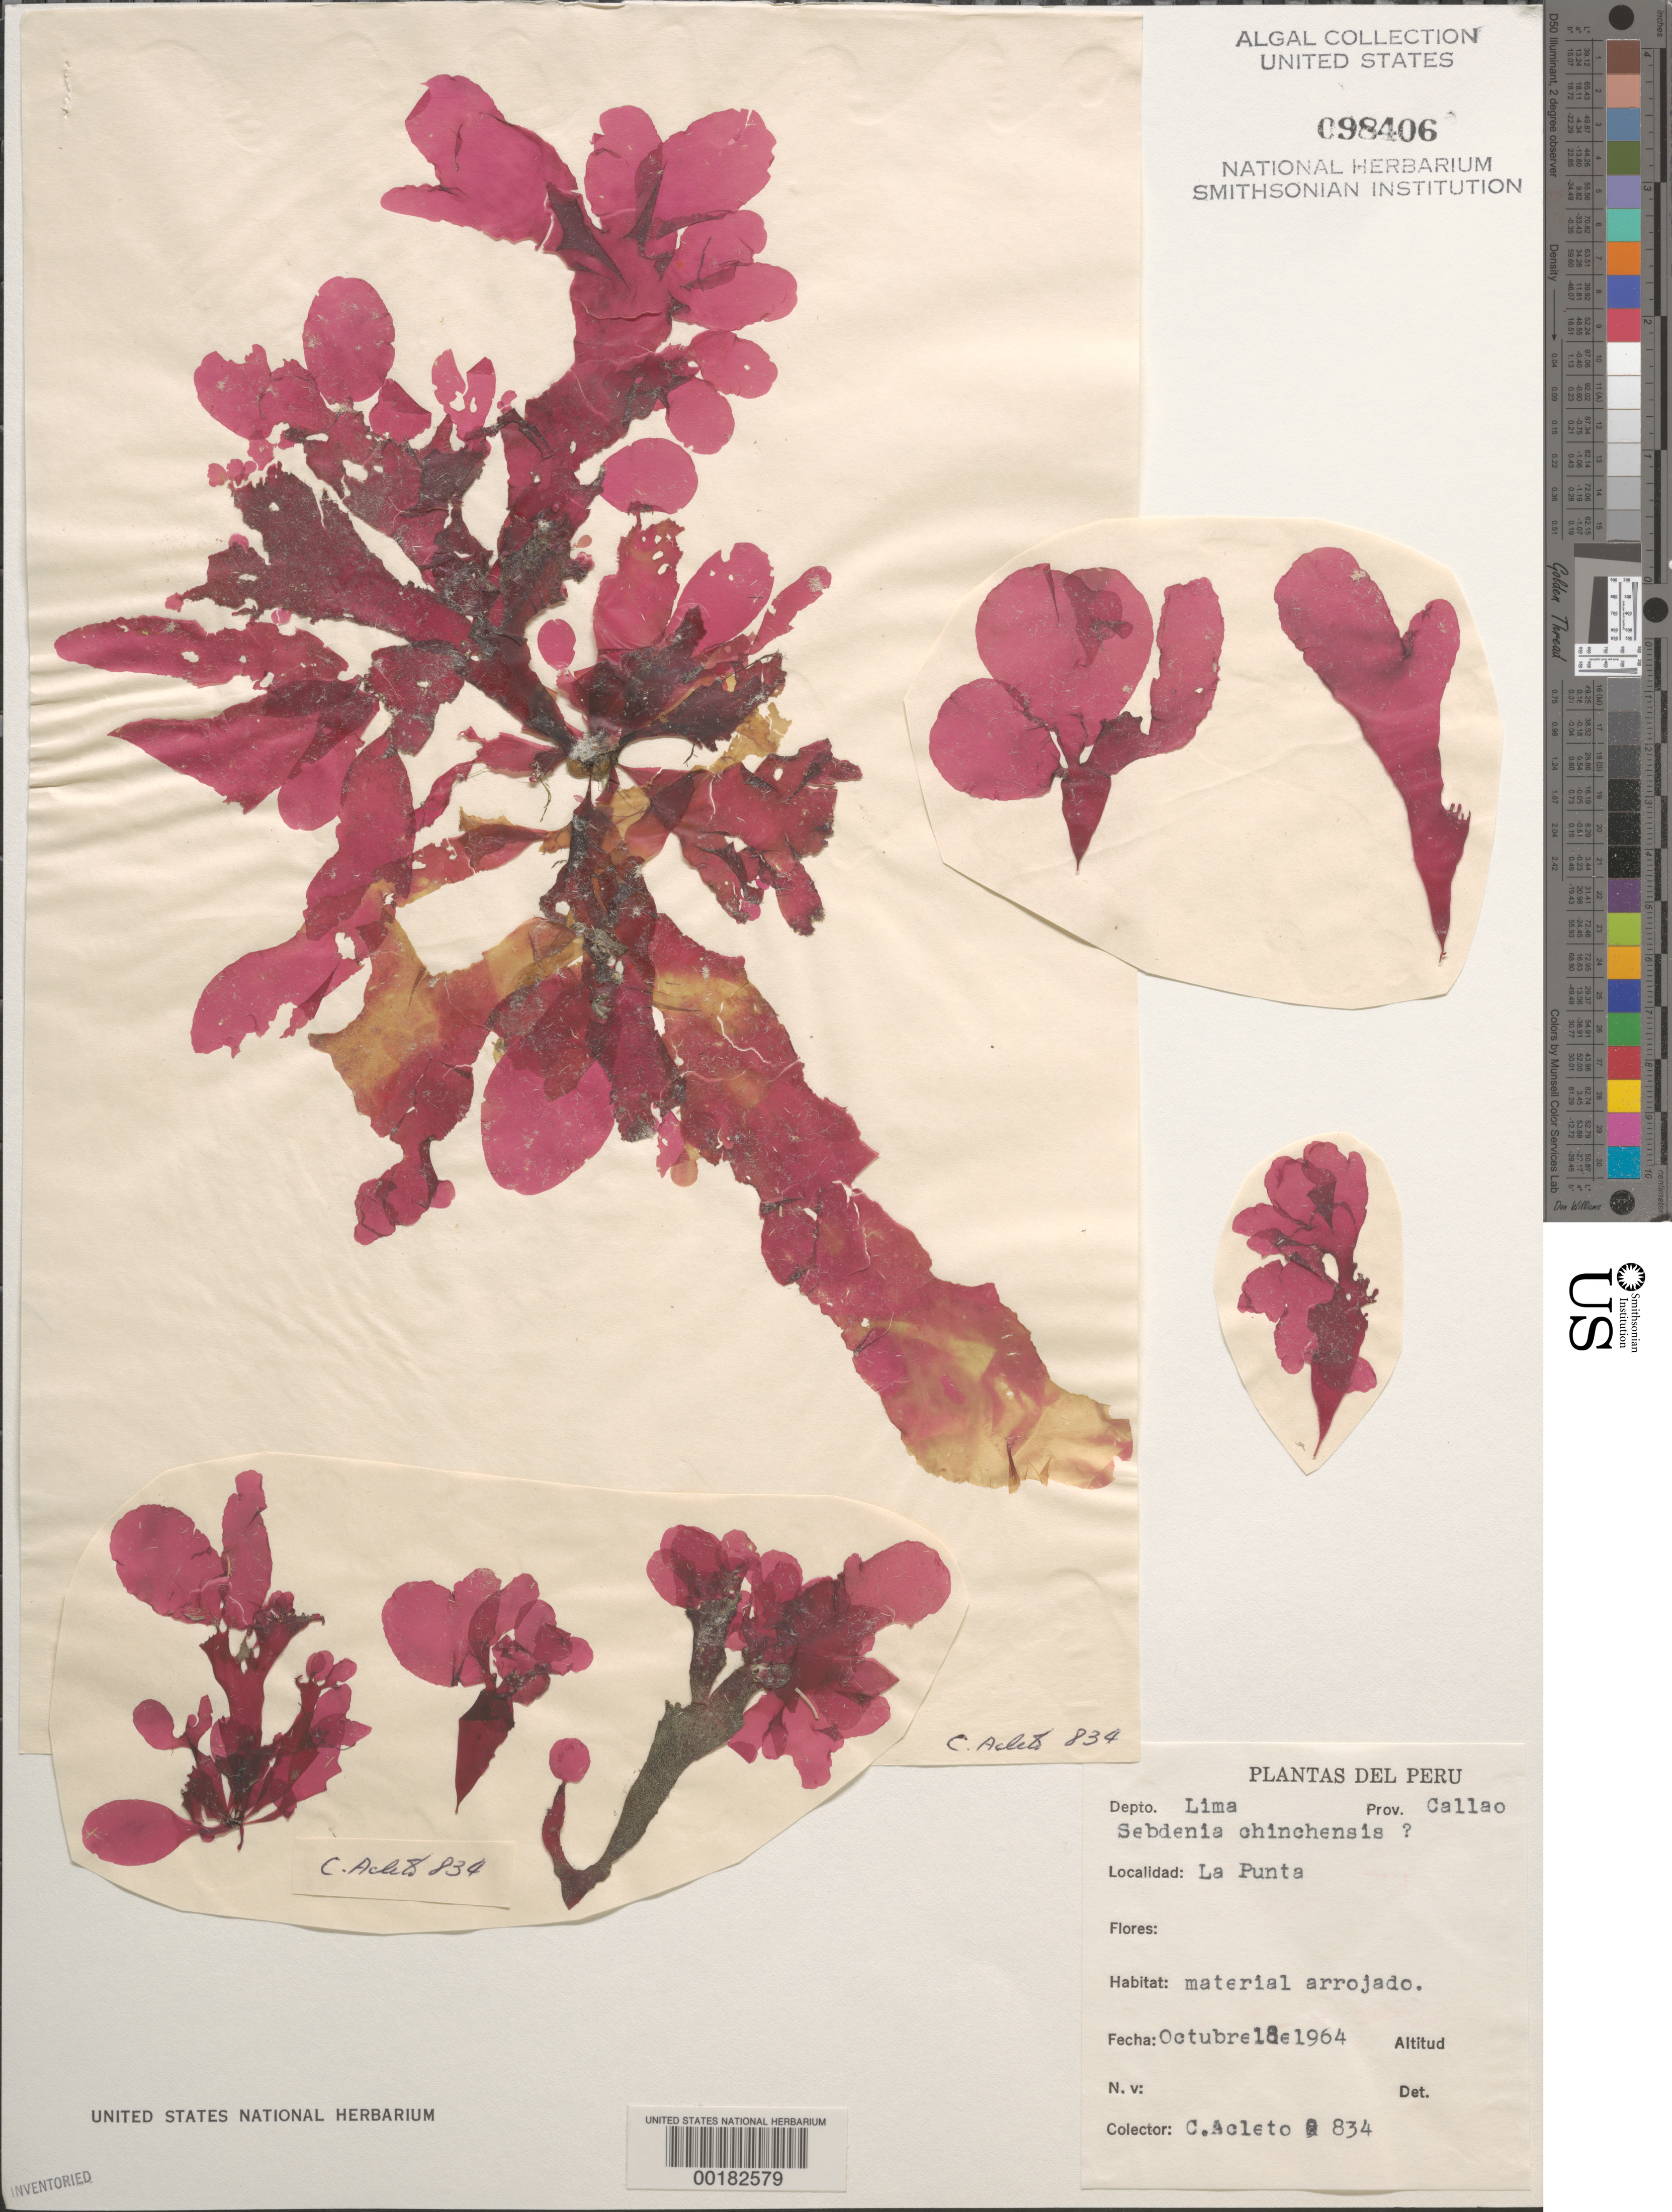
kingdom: Plantae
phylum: Rhodophyta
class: Florideophyceae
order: Halymeniales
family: Halymeniaceae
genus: Cryptonemia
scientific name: Cryptonemia chinchensis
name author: (W.R. Taylor) Acleto & Zúñiga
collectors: C. Acleto O.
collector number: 834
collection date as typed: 18 Oct 1964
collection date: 1964-10-18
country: Peru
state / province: Lima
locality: La punta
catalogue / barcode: US 98406